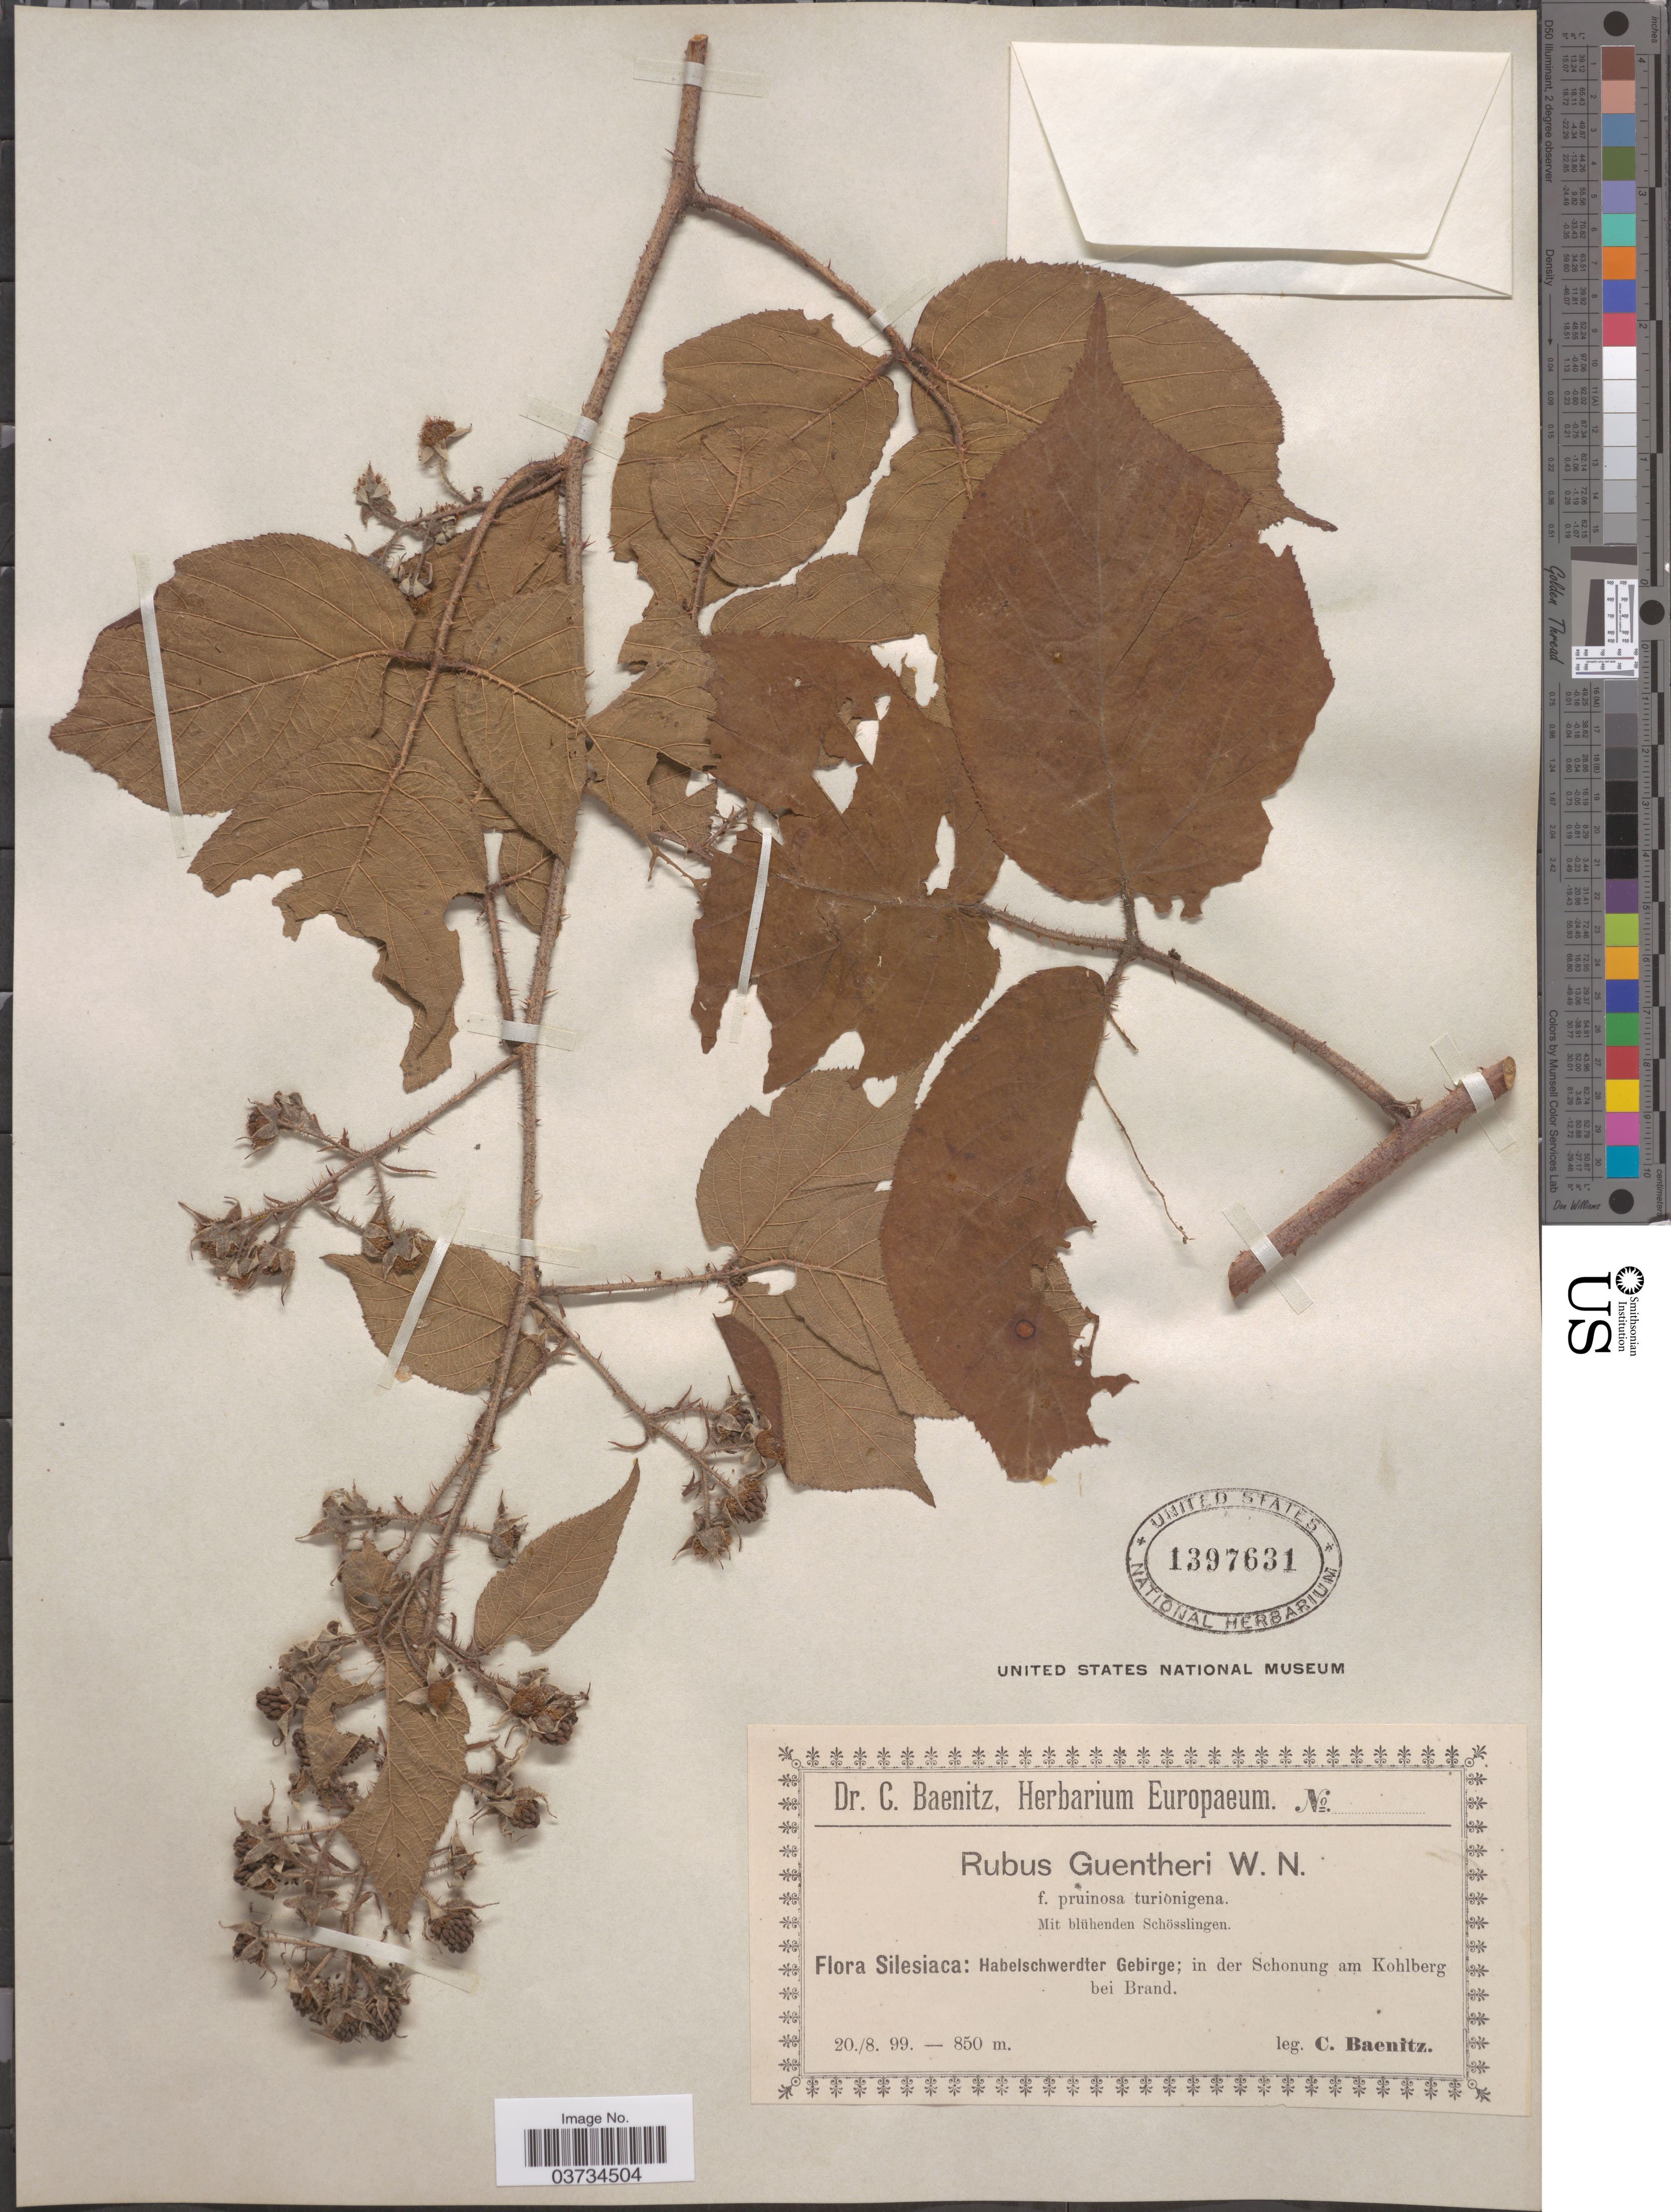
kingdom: Plantae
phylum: Tracheophyta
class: Magnoliopsida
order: Rosales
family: Rosaceae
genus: Rubus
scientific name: Rubus guntheri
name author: Weihe & Nees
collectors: C. G. Baenitz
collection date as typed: Transcribed d/m/y: 20/8/99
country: Poland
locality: Silesiaca: Habelschwerdter Gebirge; in der Schonung am Kohlberg bei Brand.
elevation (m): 850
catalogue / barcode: US 1397631